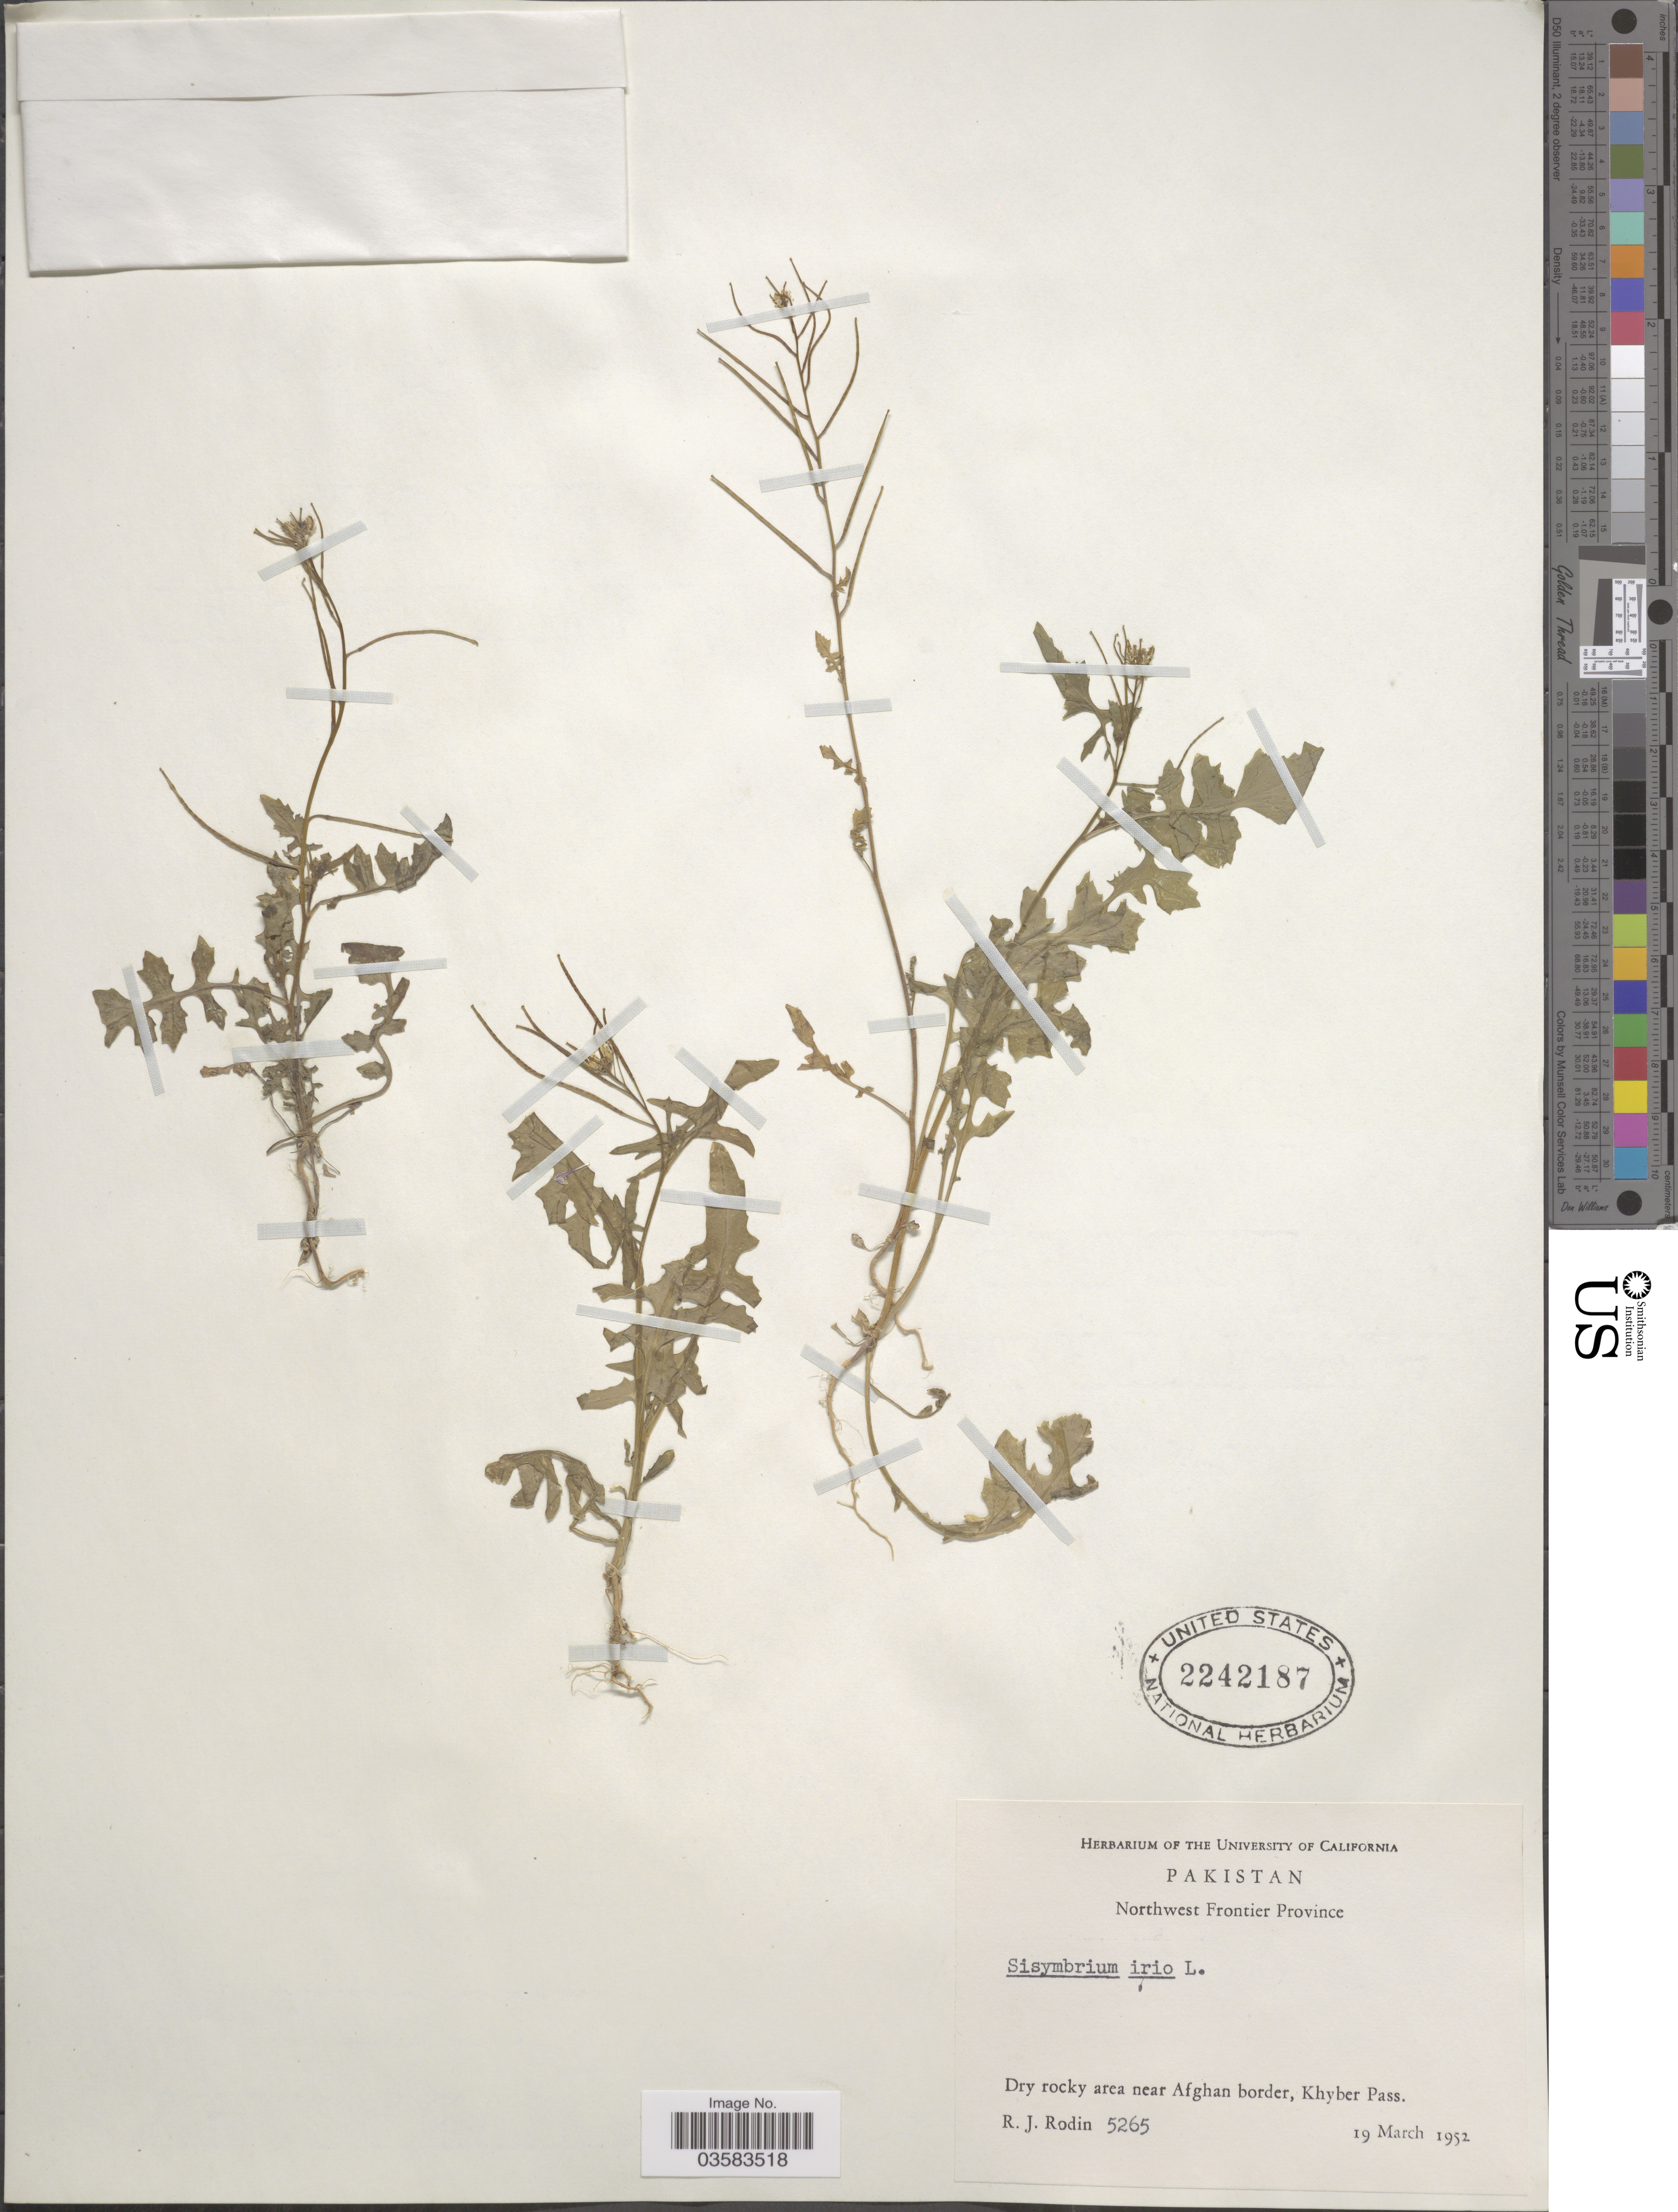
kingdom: Plantae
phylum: Tracheophyta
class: Magnoliopsida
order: Brassicales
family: Brassicaceae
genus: Sisymbrium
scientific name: Sisymbrium irio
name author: L.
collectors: R. J. Rodin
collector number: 5265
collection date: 1952-03-19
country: Pakistan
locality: Northwest Frontier Province. Dry rocky area near Afghan border, Khyber Pass.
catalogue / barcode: US 2242187